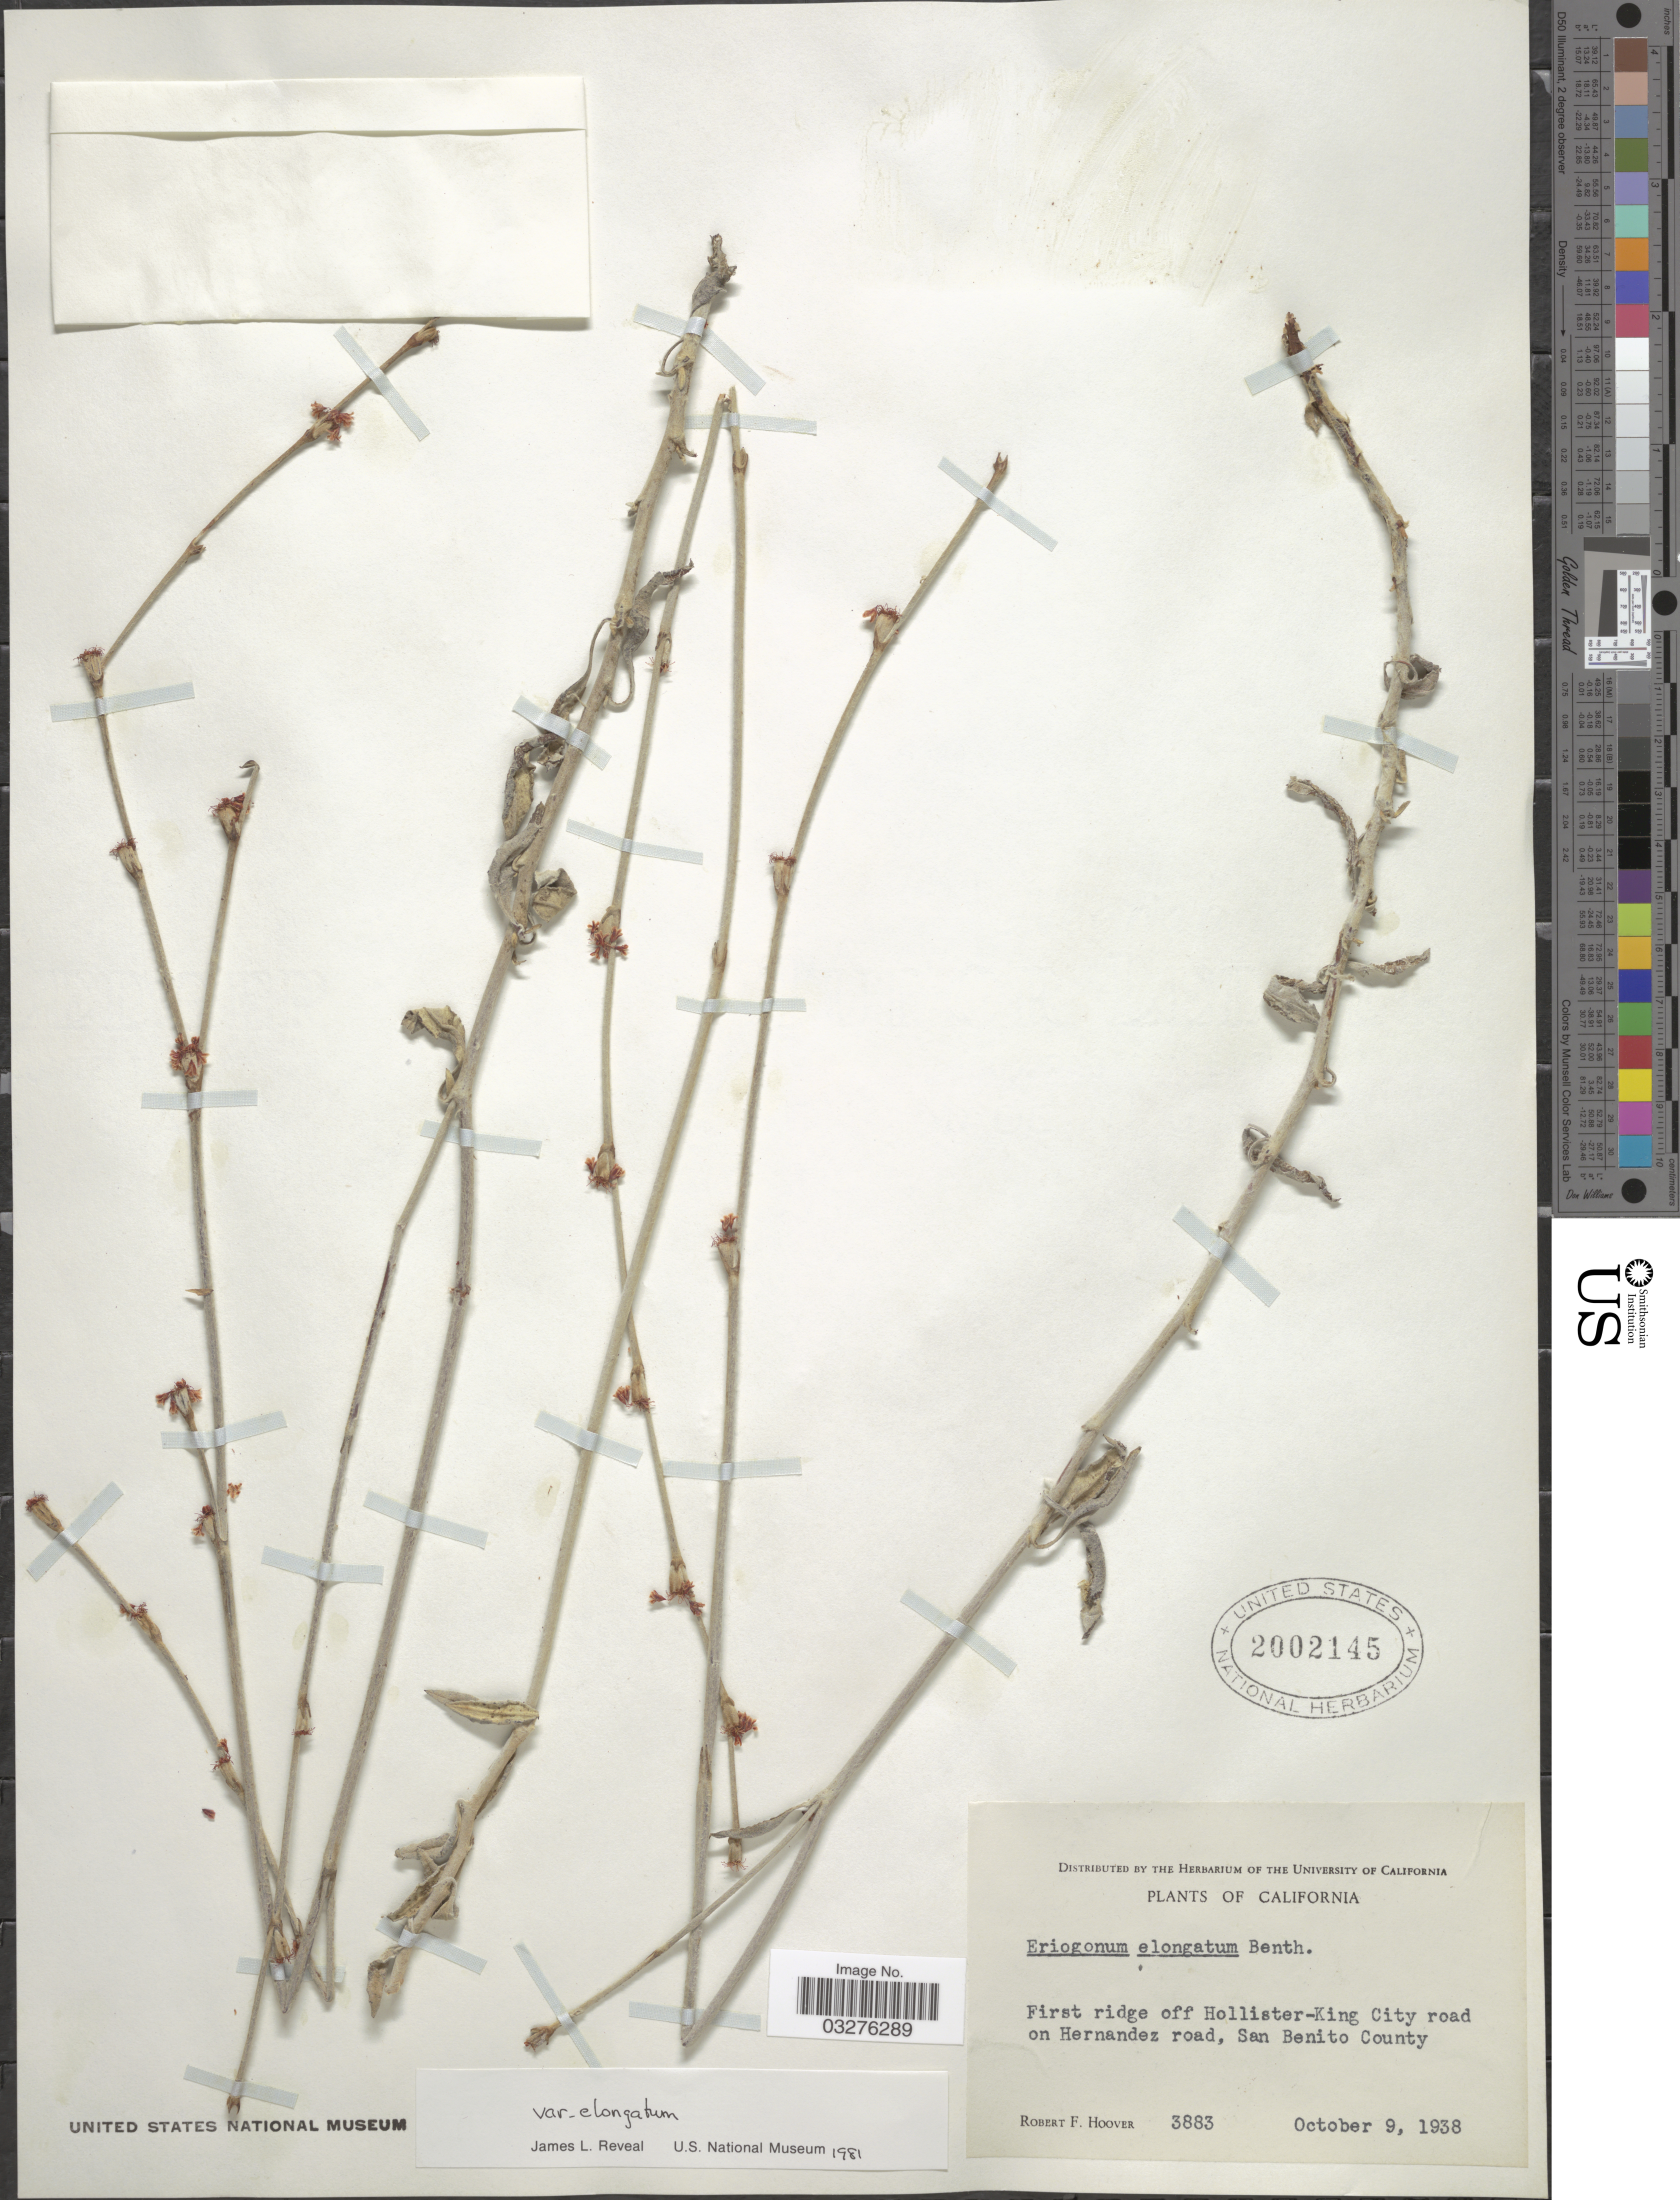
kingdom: Plantae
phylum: Tracheophyta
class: Magnoliopsida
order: Caryophyllales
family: Polygonaceae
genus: Eriogonum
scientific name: Eriogonum elongatum var. elongatum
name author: Benth.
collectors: R. F. Hoover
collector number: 3883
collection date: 1938-10-09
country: United States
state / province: California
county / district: San Benito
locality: First ridge off Hollister-King City road on Hernandez road, San Benito County.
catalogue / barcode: US 2002145